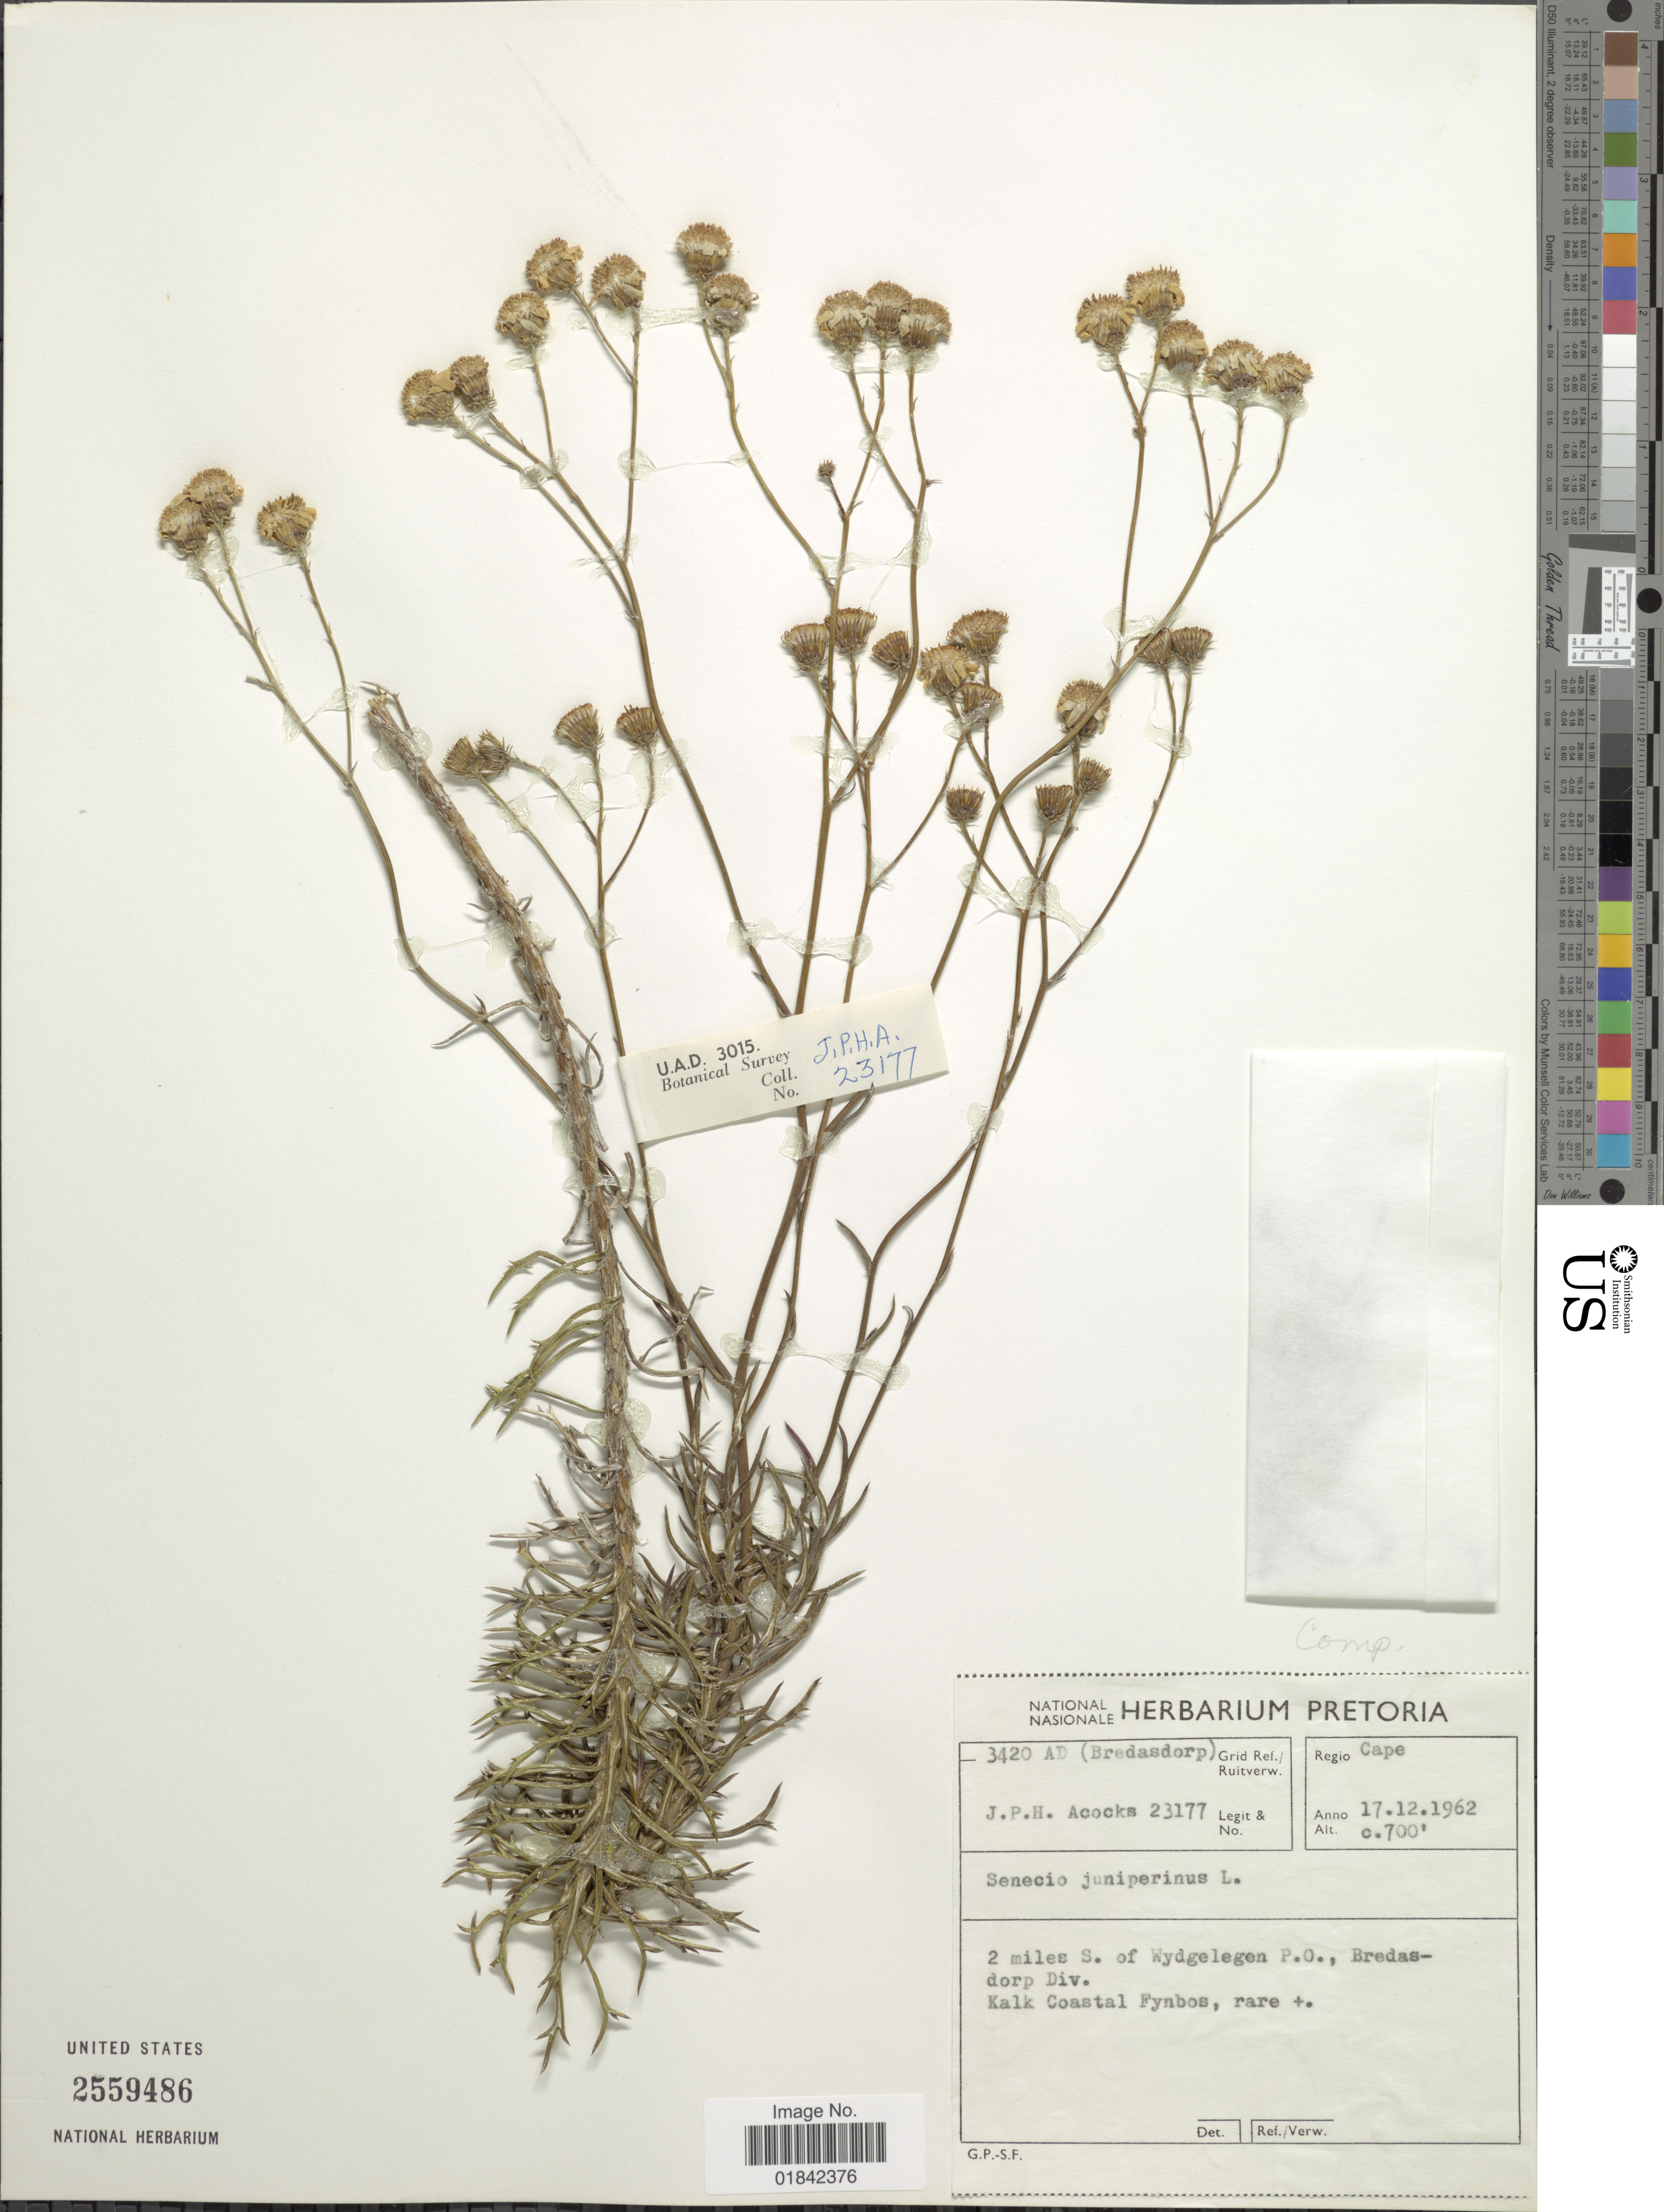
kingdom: Plantae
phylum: Tracheophyta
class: Magnoliopsida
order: Asterales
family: Asteraceae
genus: Senecio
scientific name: Senecio juniperinus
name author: L. f.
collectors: J. P. Acocks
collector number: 23177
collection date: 1962-12-17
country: South Africa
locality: Cape, 2 miles S. of Wydgelegen P. O., Bredas-dorp Div.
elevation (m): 213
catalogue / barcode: US 2559486